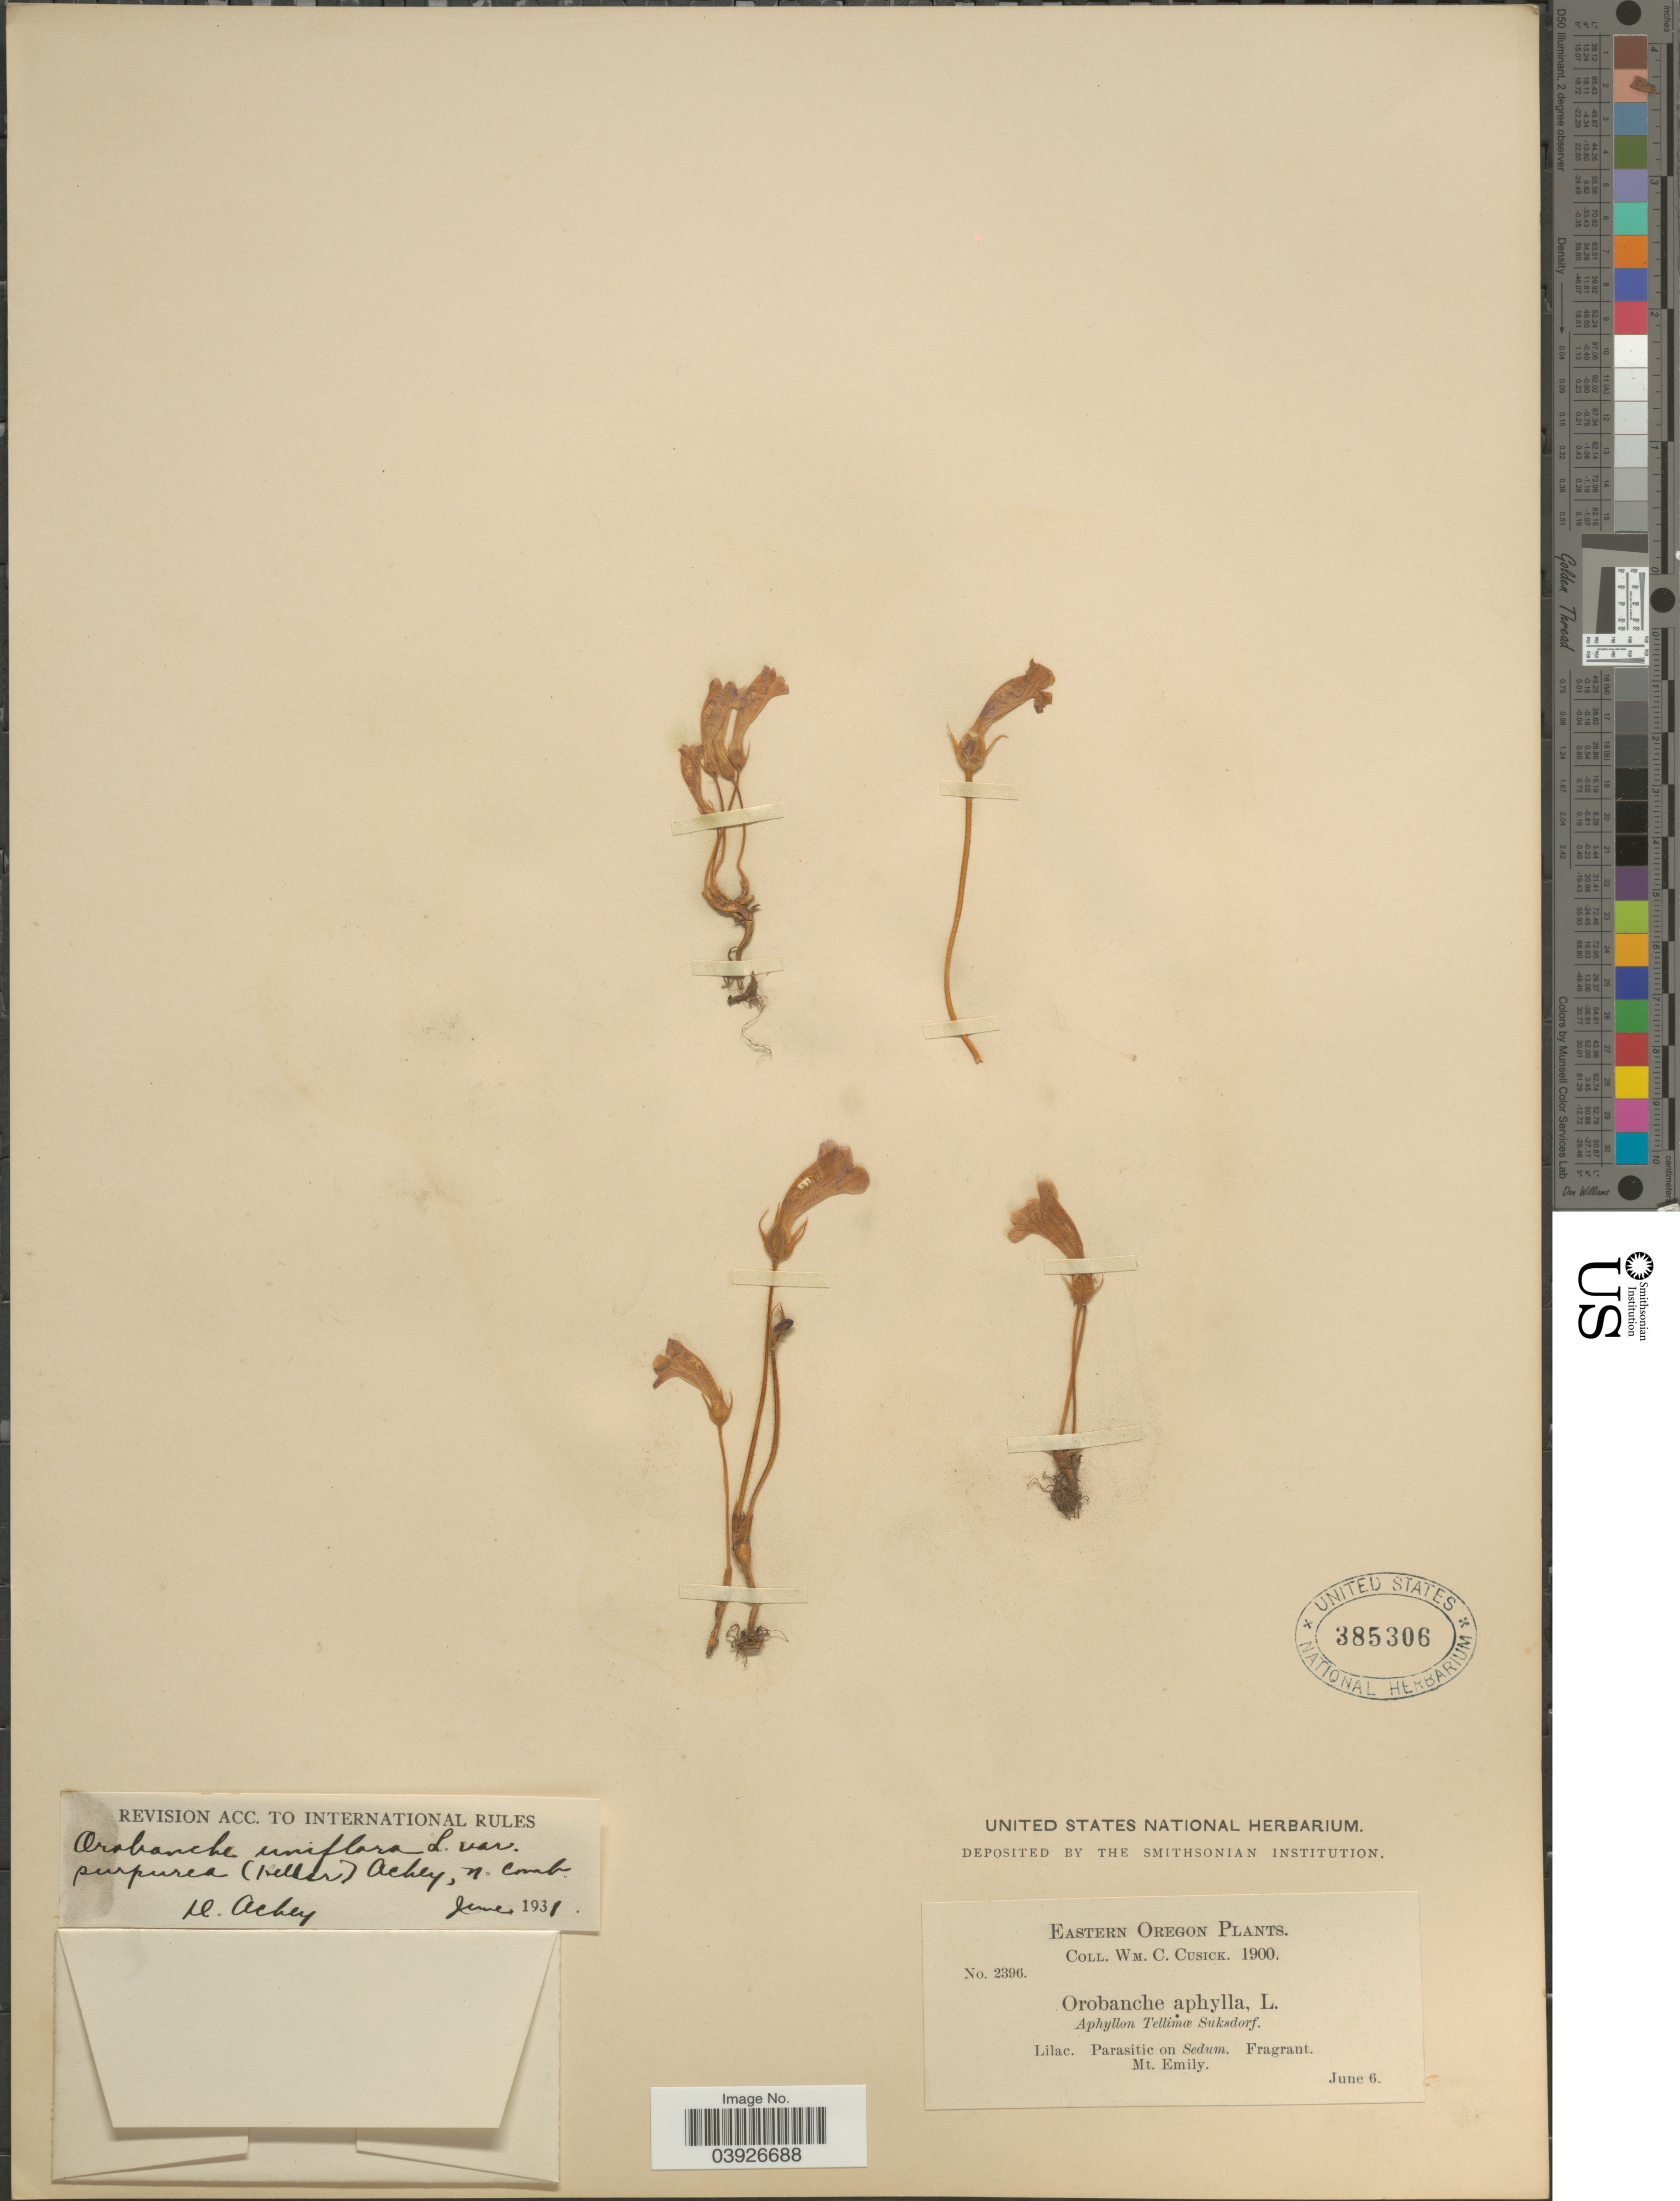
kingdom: Plantae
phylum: Tracheophyta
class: Magnoliopsida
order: Lamiales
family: Orobanchaceae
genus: Aphyllon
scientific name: Aphyllon purpureum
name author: (A. Heller) Holub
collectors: W. C. Cusick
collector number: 2396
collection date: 1900-06-06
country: United States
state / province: Oregon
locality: Eastern Oregon. Mt. Emily.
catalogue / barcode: US 385306